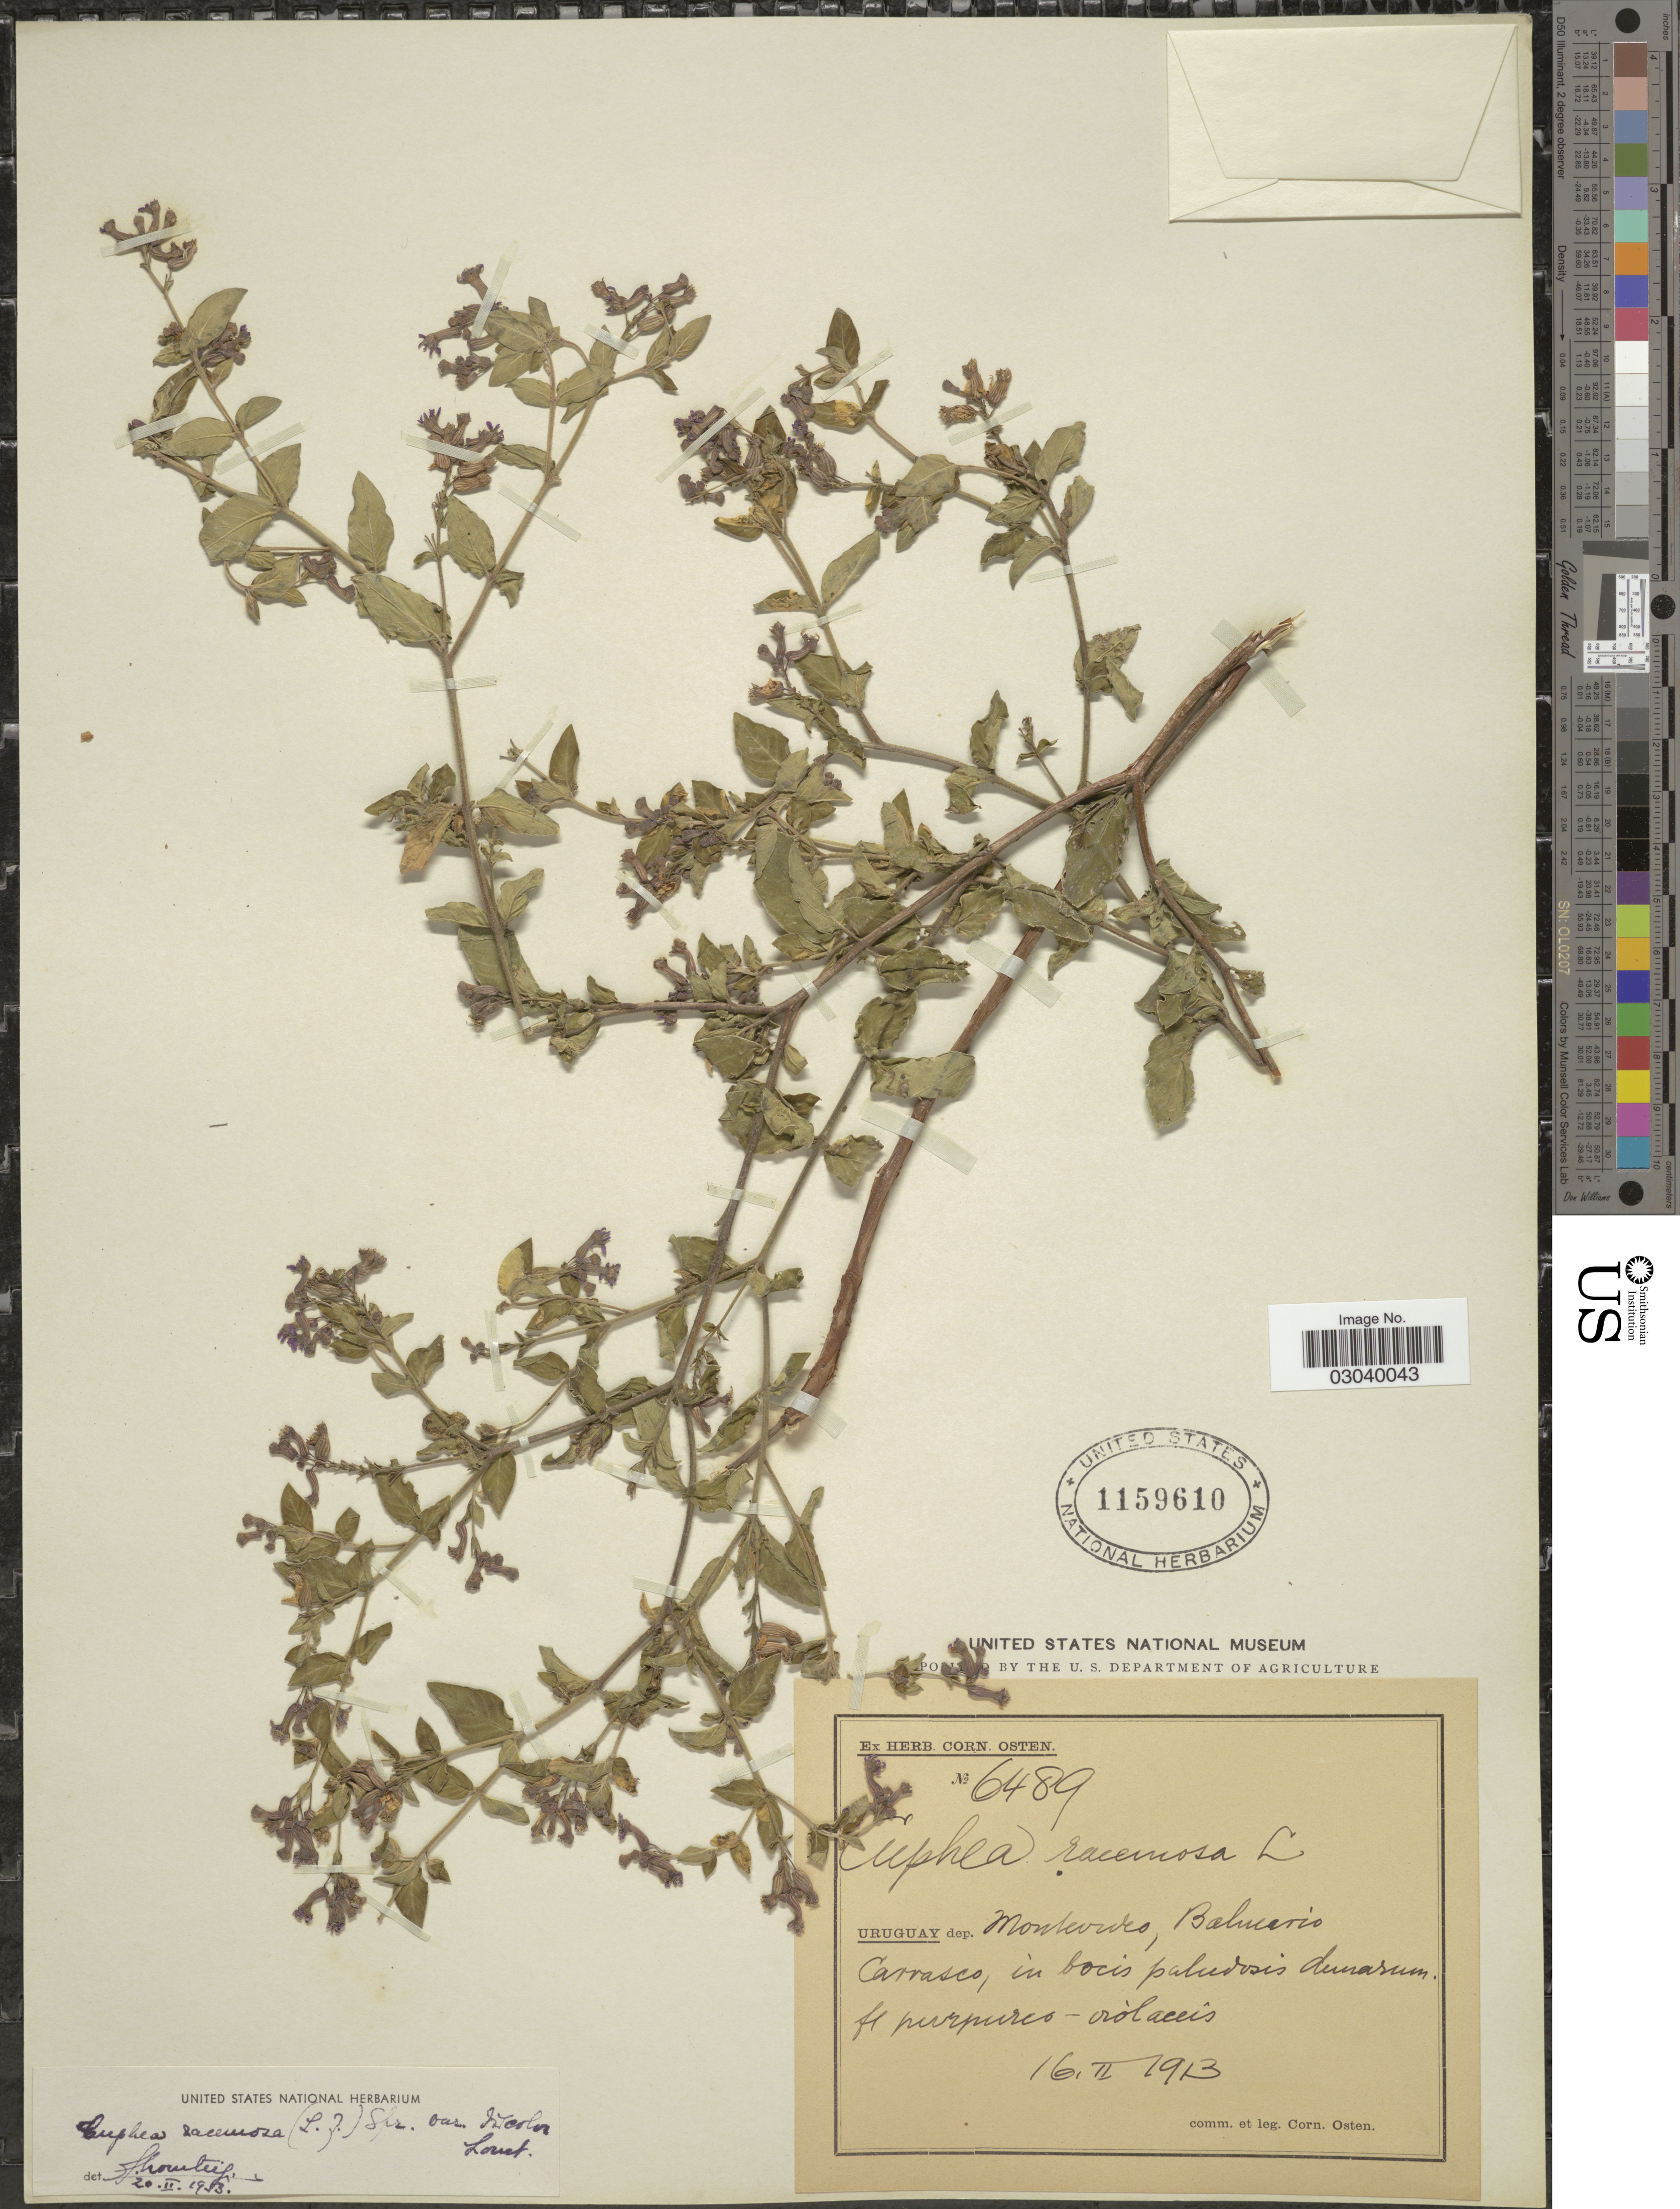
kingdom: Plantae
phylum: Tracheophyta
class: Magnoliopsida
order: Myrtales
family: Lythraceae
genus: Cuphea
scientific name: Cuphea racemosa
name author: (L. f.) Spreng.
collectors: C. Osten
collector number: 6489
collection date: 1913-02-16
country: Uruguay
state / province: Montevideo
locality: Dep. Montevideo, Balneario Carrasco, in locis paludosis dunasum.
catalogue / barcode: US 1159610